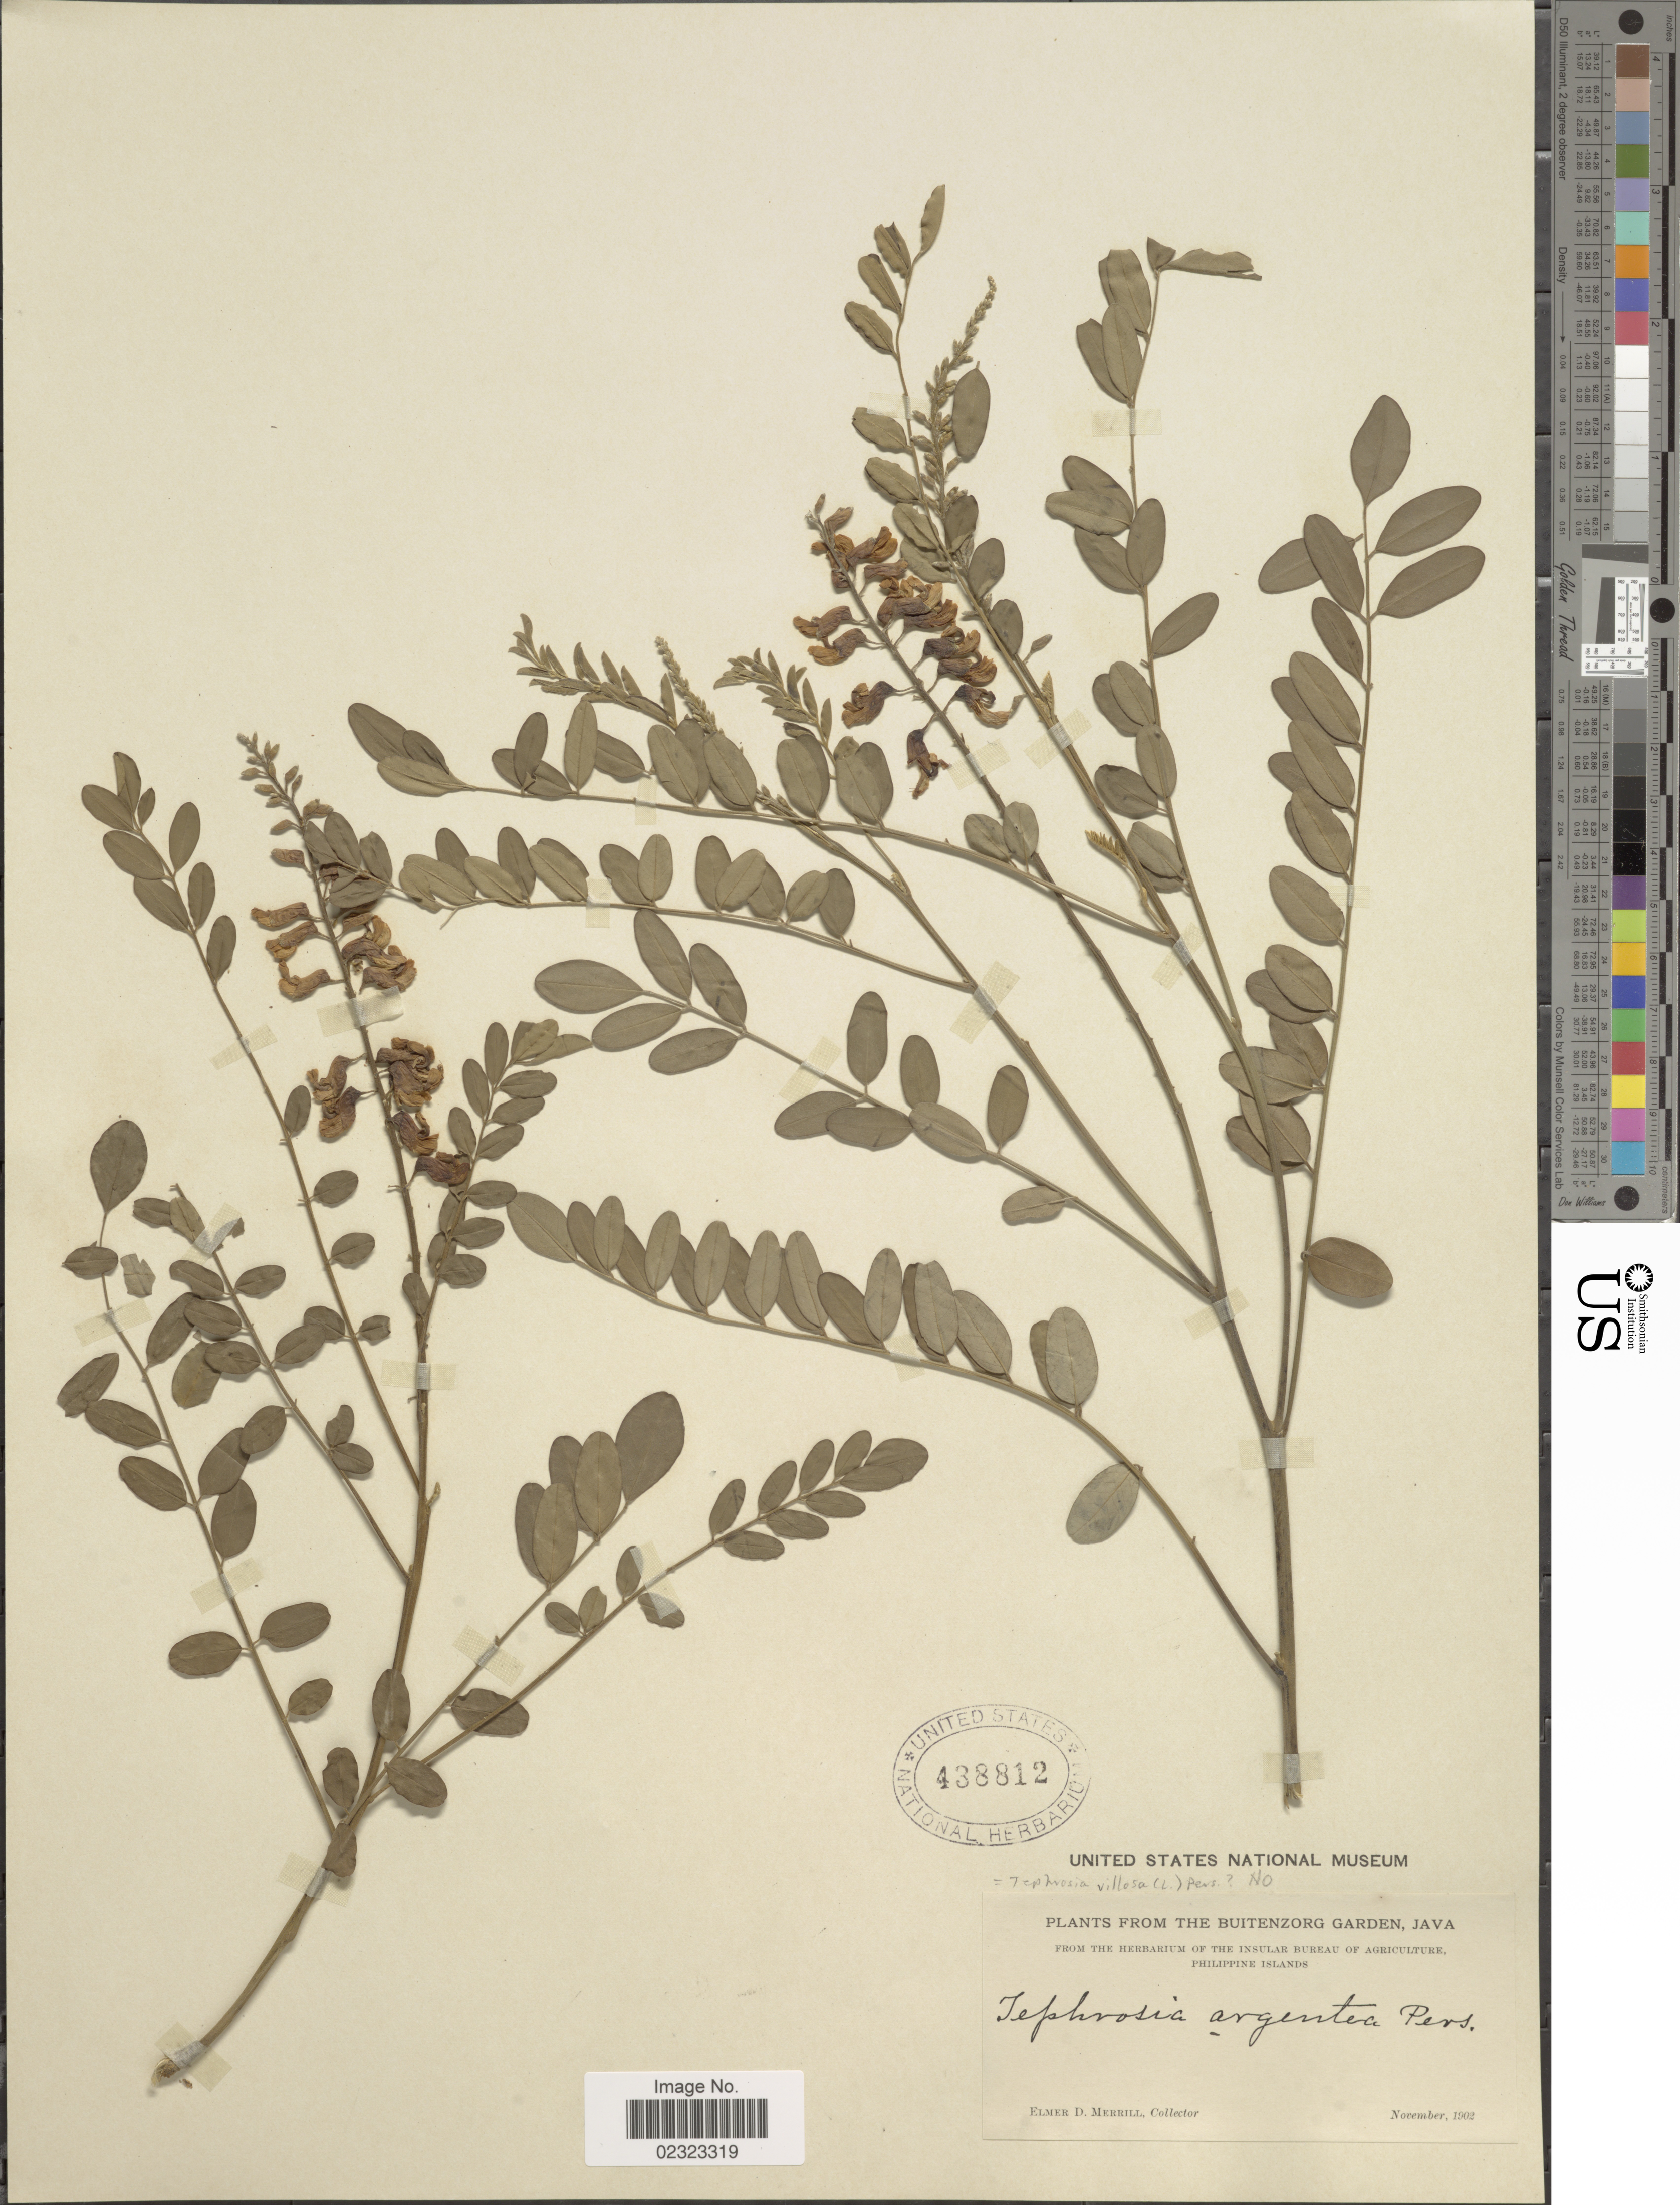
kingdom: Plantae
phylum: Tracheophyta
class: Magnoliopsida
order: Fabales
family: Fabaceae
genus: Tephrosia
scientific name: Tephrosia sp.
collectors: E. D. Merrill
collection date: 1902-11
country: Indonesia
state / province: Java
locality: Buitenzorg Garden.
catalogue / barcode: US 438812